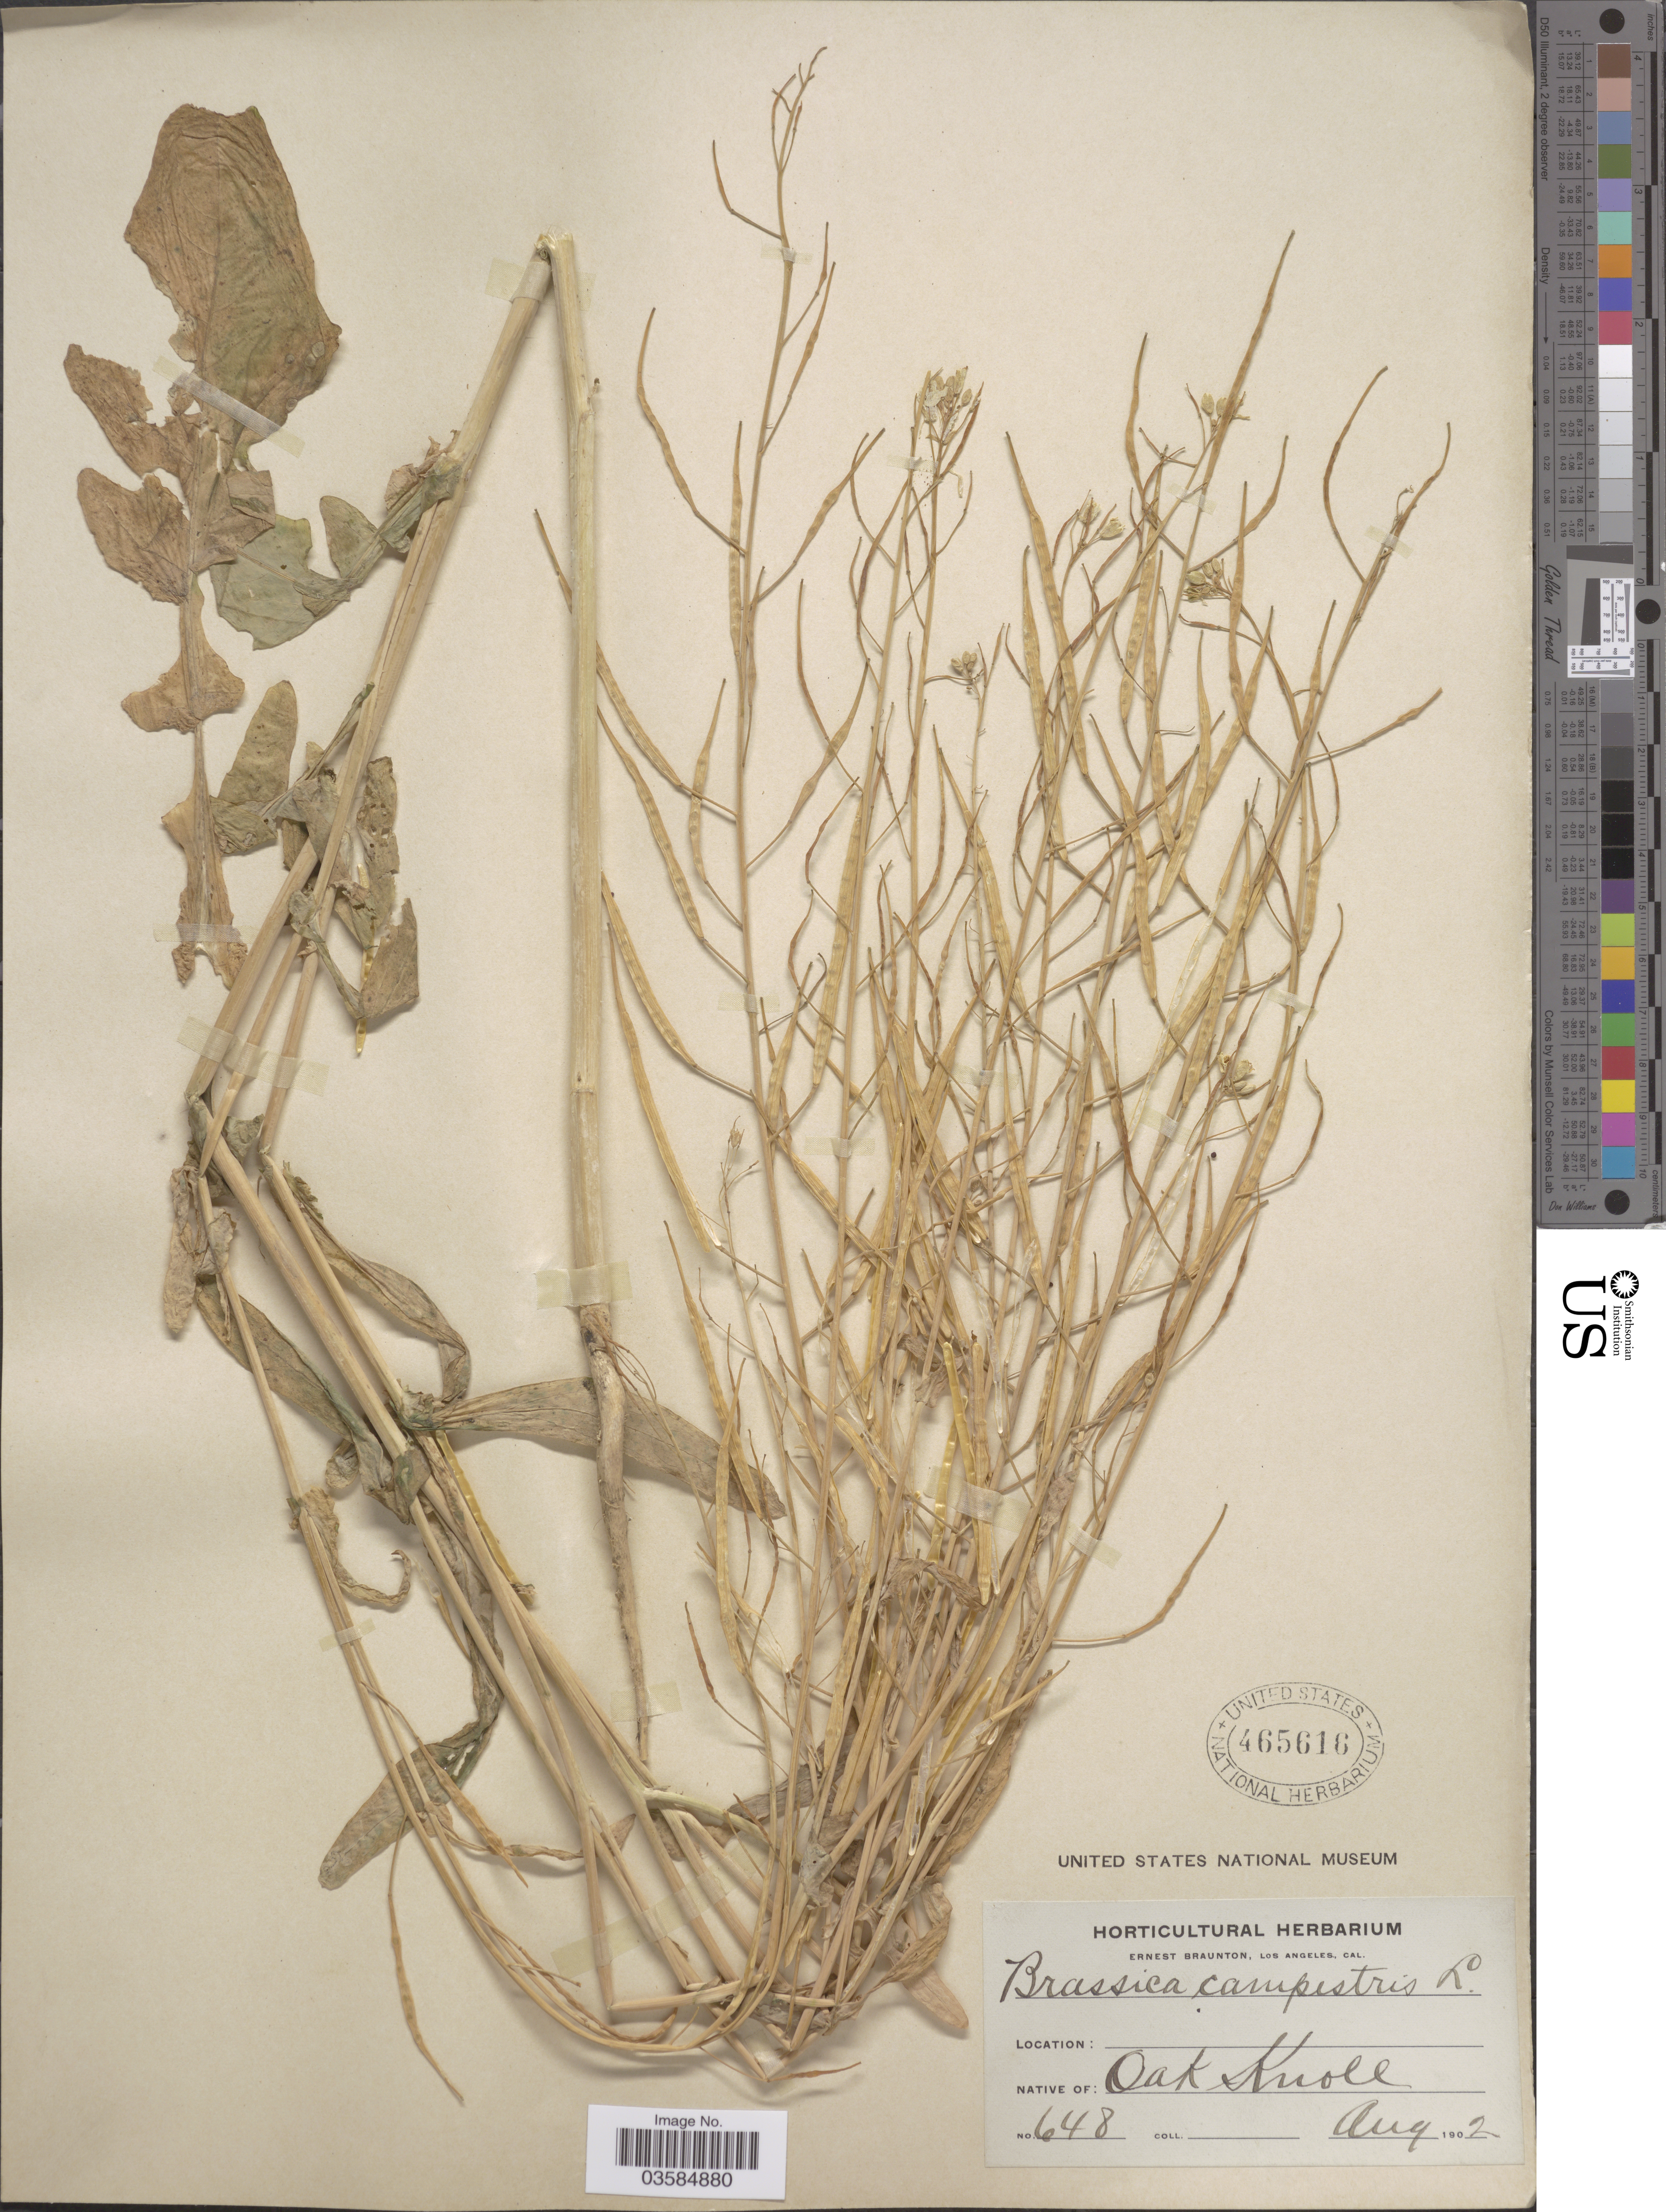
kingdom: Plantae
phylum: Tracheophyta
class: Magnoliopsida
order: Brassicales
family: Brassicaceae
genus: Brassica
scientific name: Brassica campestris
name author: L.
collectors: E. Braunton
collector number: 648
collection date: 1902-08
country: United States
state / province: California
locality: Native of: Oak Knoll.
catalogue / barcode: US 465616